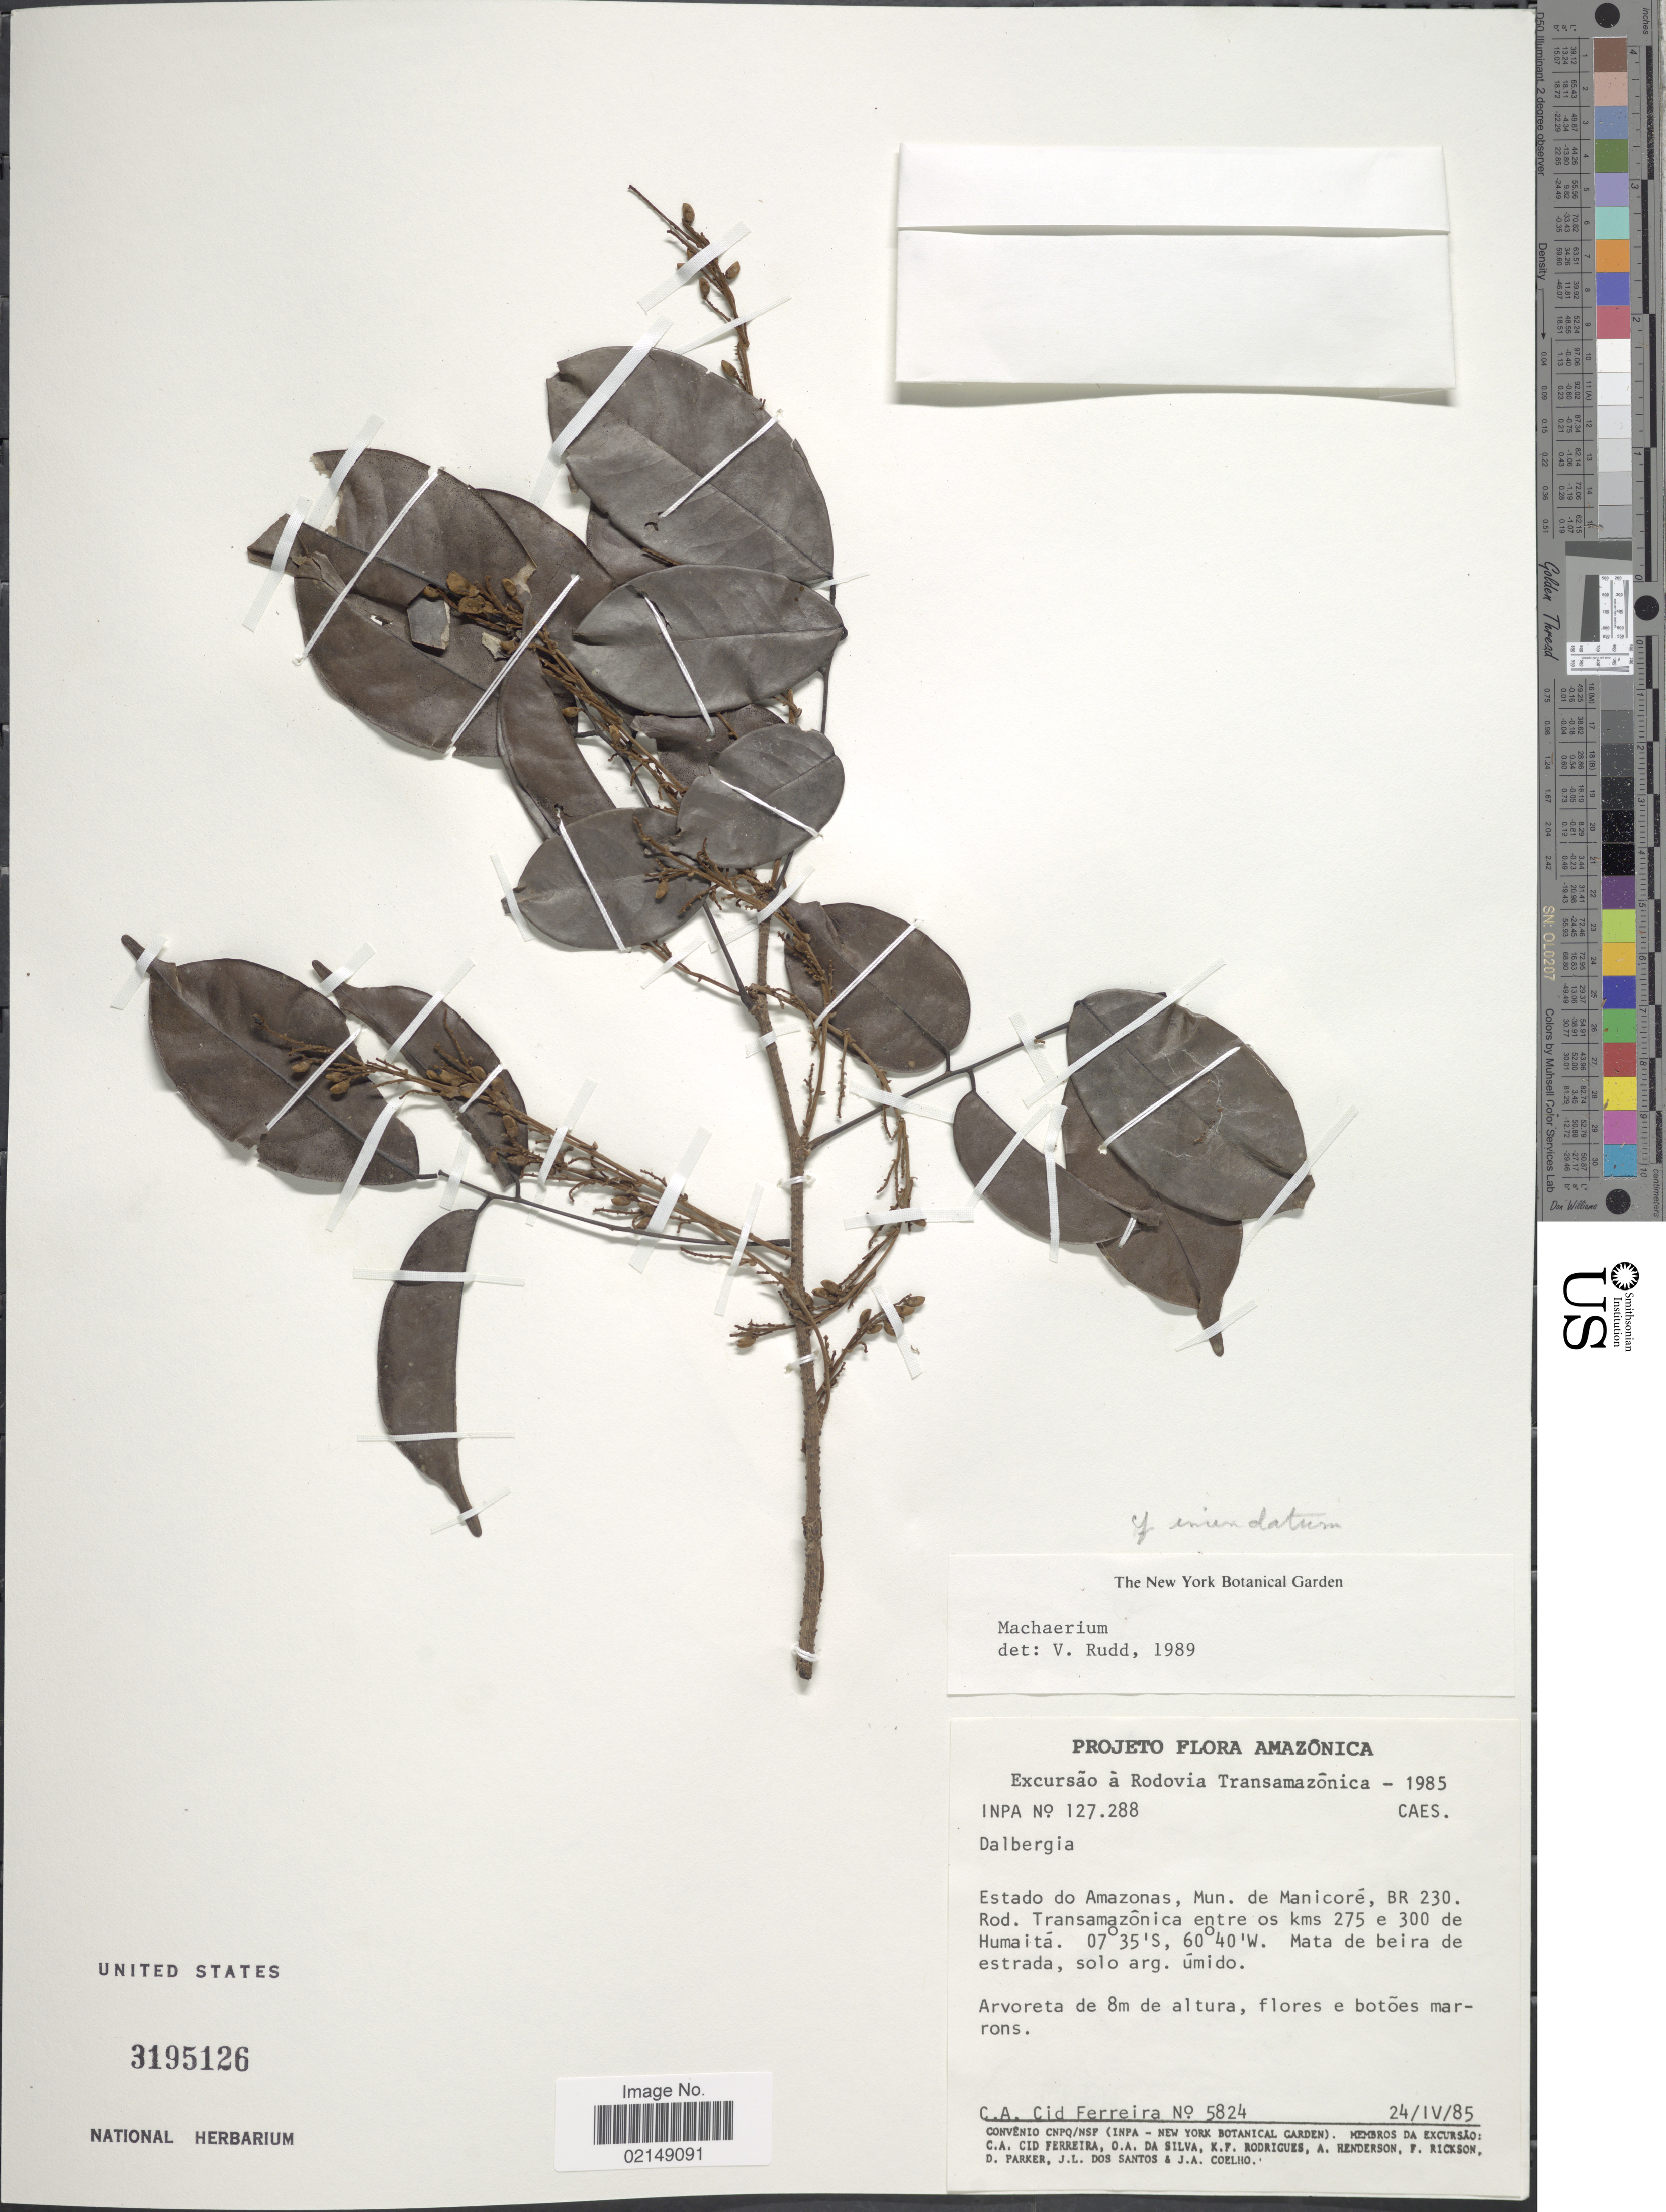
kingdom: Plantae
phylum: Tracheophyta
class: Magnoliopsida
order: Fabales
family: Fabaceae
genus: Machaerium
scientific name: Machaerium inundatum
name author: (Mart. ex Benth.) Ducke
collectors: C. A. Cid Ferreira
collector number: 5824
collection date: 1985-04-24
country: Venezuela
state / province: Amazonas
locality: Rodovia Transamazonica, Mun. de Manicore, BR 230, entre os kms 275 e 300 de Humaita, Mata de beira de estrada.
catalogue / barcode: US 3195126